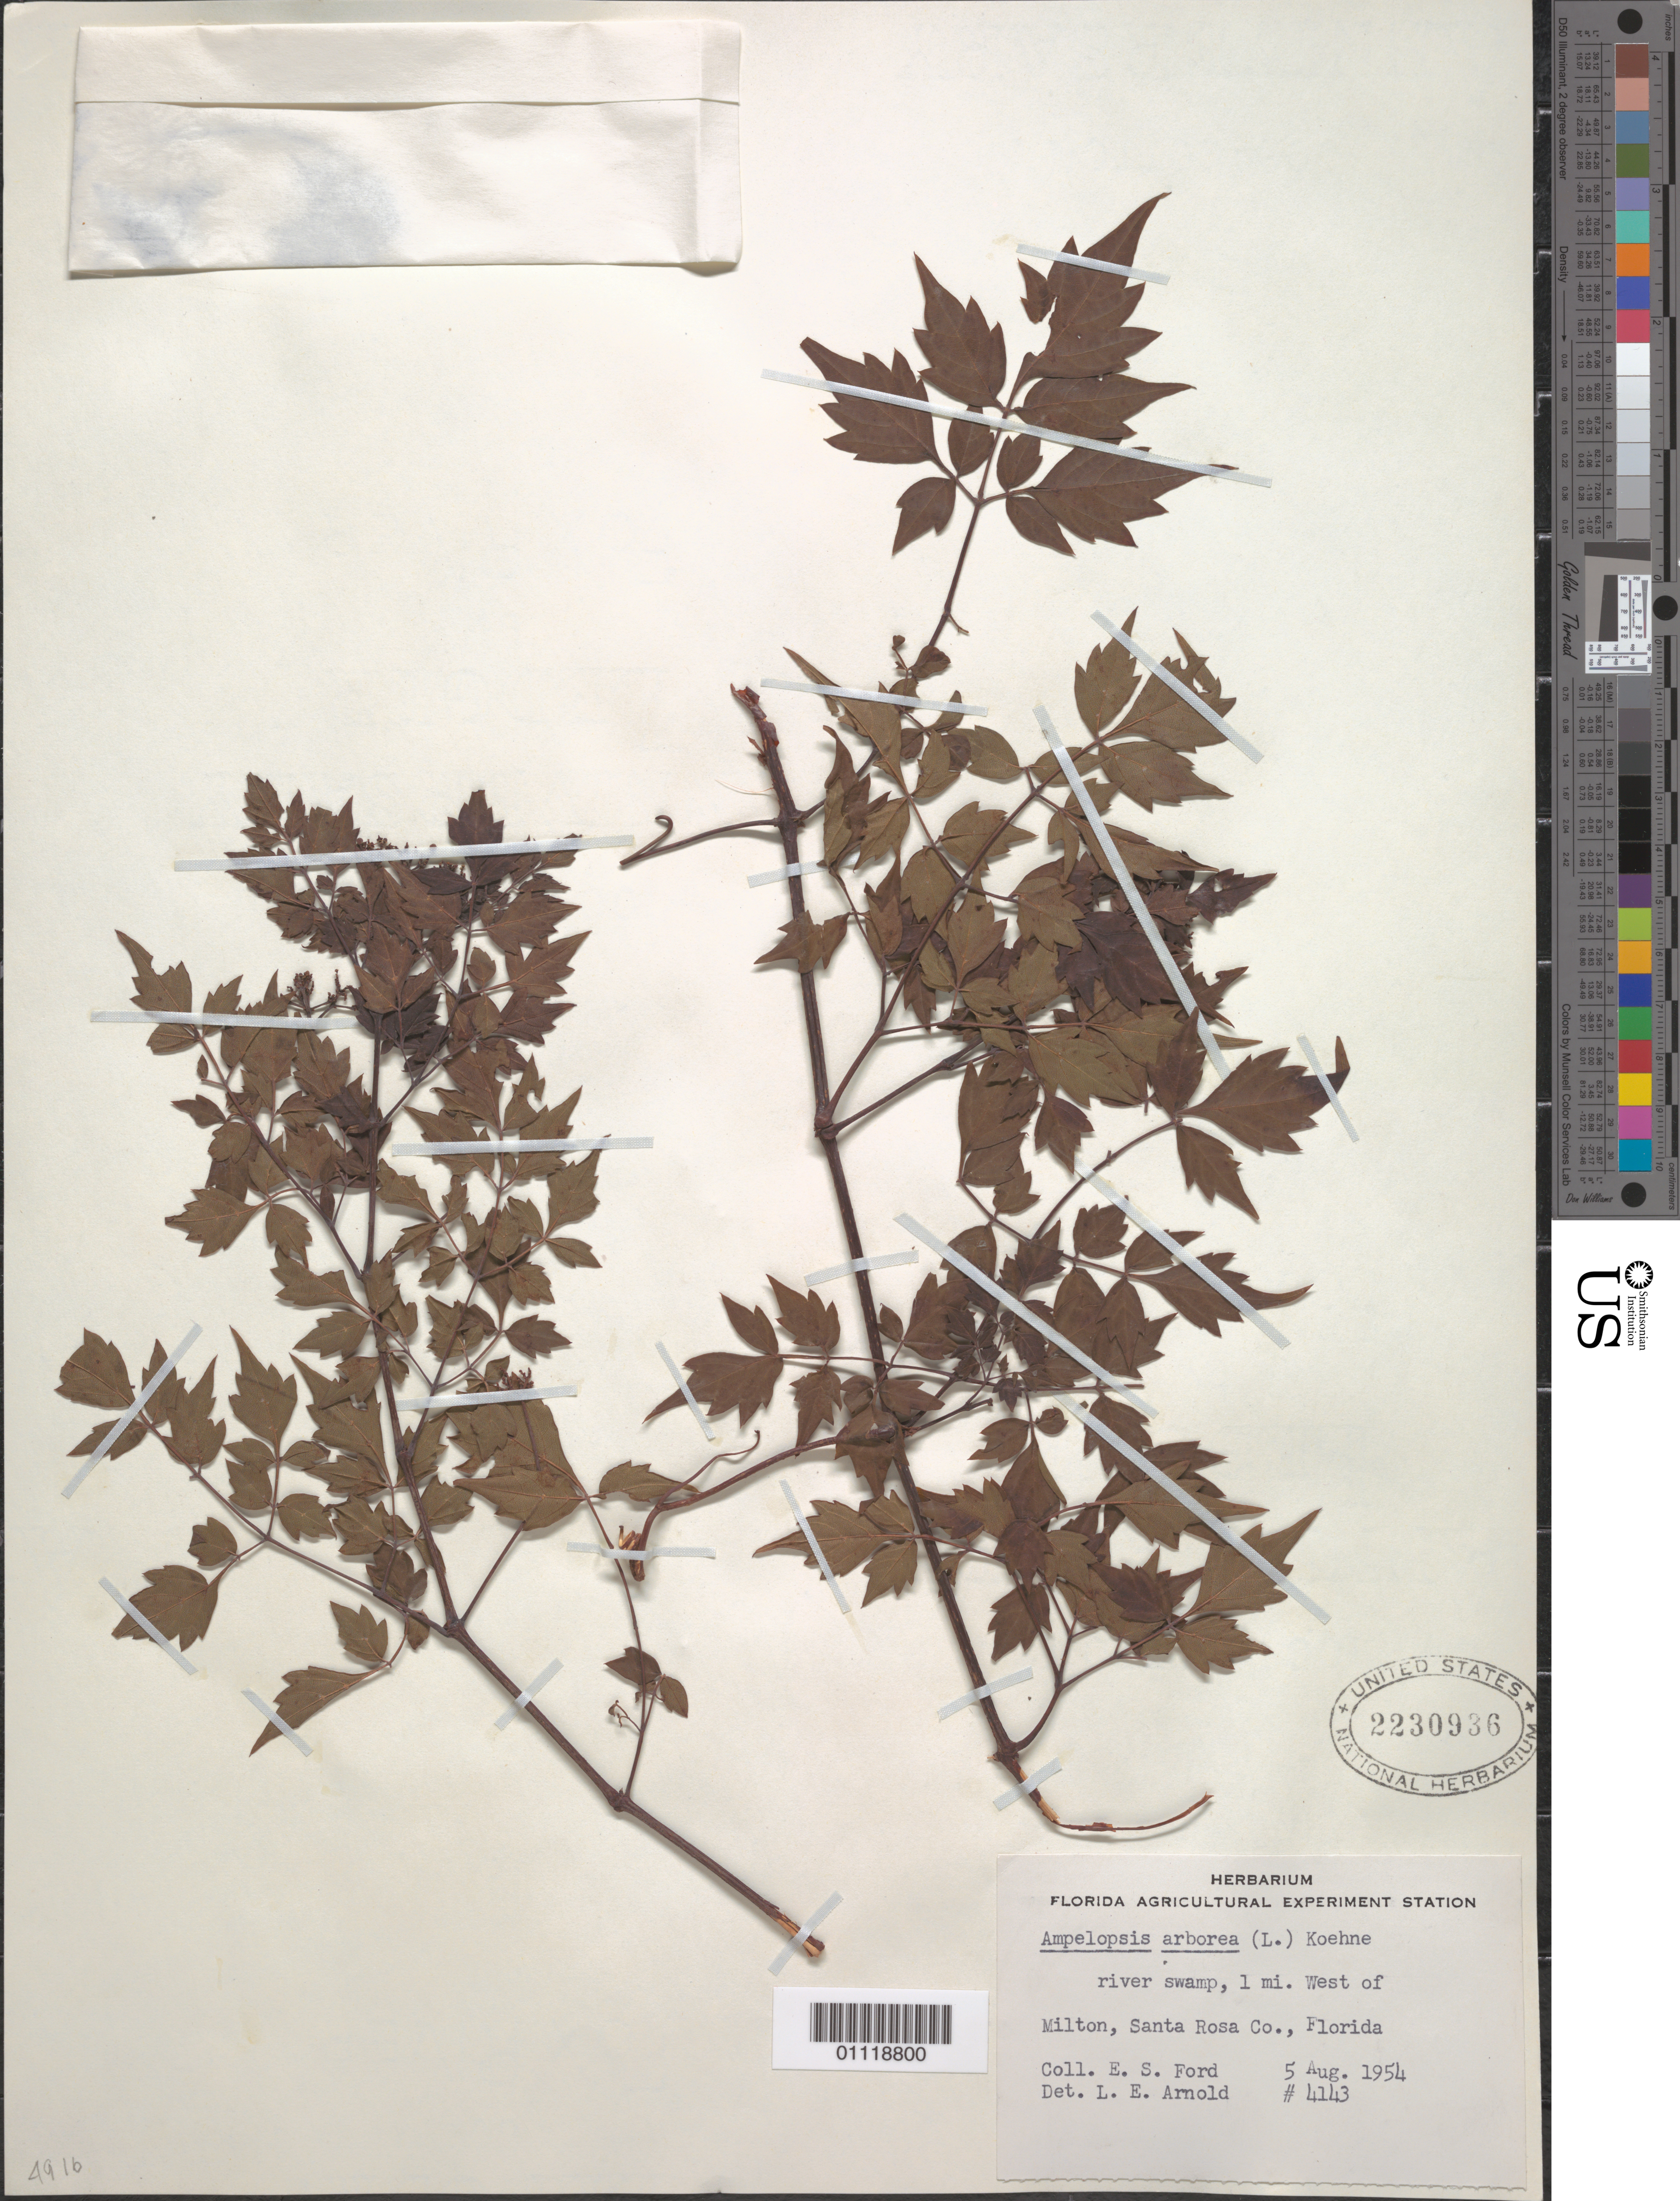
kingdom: Plantae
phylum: Tracheophyta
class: Magnoliopsida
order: Vitales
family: Vitaceae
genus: Ampelopsis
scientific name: Ampelopsis arborea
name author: (L.) Koehne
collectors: E. Ford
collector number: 4143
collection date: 1954-08-05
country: United States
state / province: Florida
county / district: Santa Rosa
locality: W of Milton.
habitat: River swamp.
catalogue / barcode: US 2230936